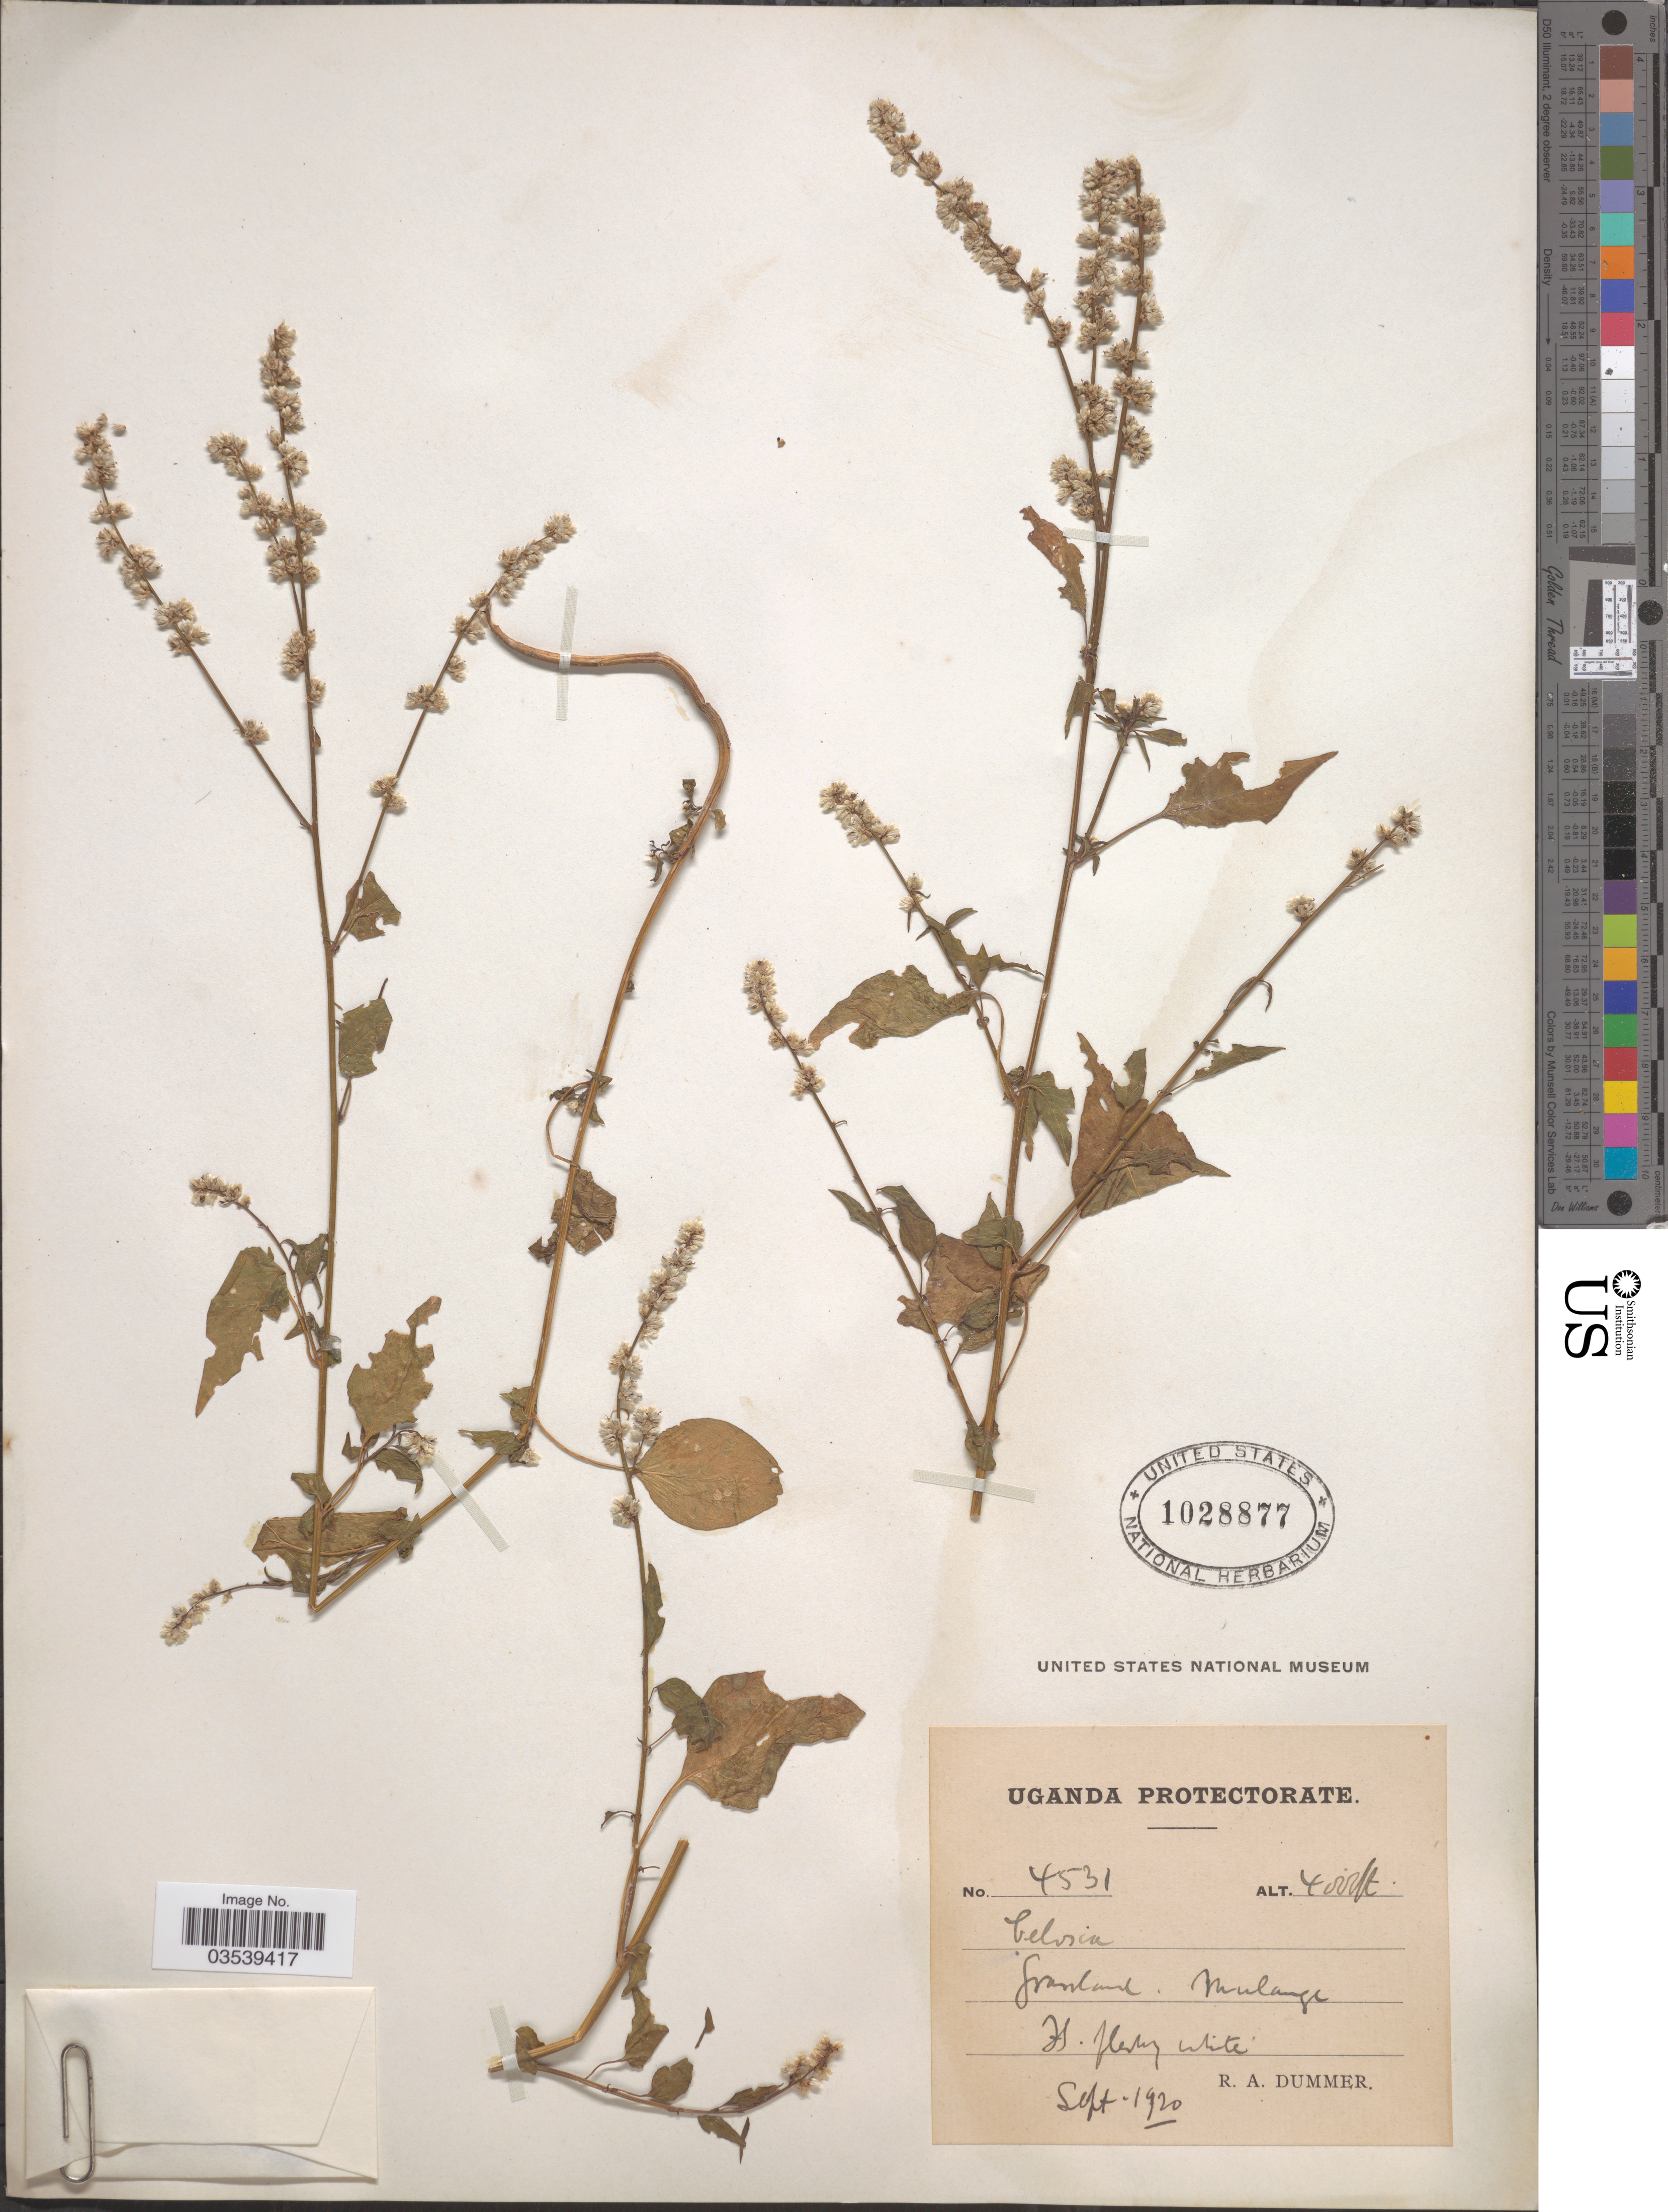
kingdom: Plantae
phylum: Tracheophyta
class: Magnoliopsida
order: Caryophyllales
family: Amaranthaceae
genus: Celosia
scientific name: Celosia sp.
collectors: R. Dümmer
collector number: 4531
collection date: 1920-09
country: Uganda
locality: Uganda Protectorate. Mulange.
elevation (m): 1219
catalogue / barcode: US 1028877